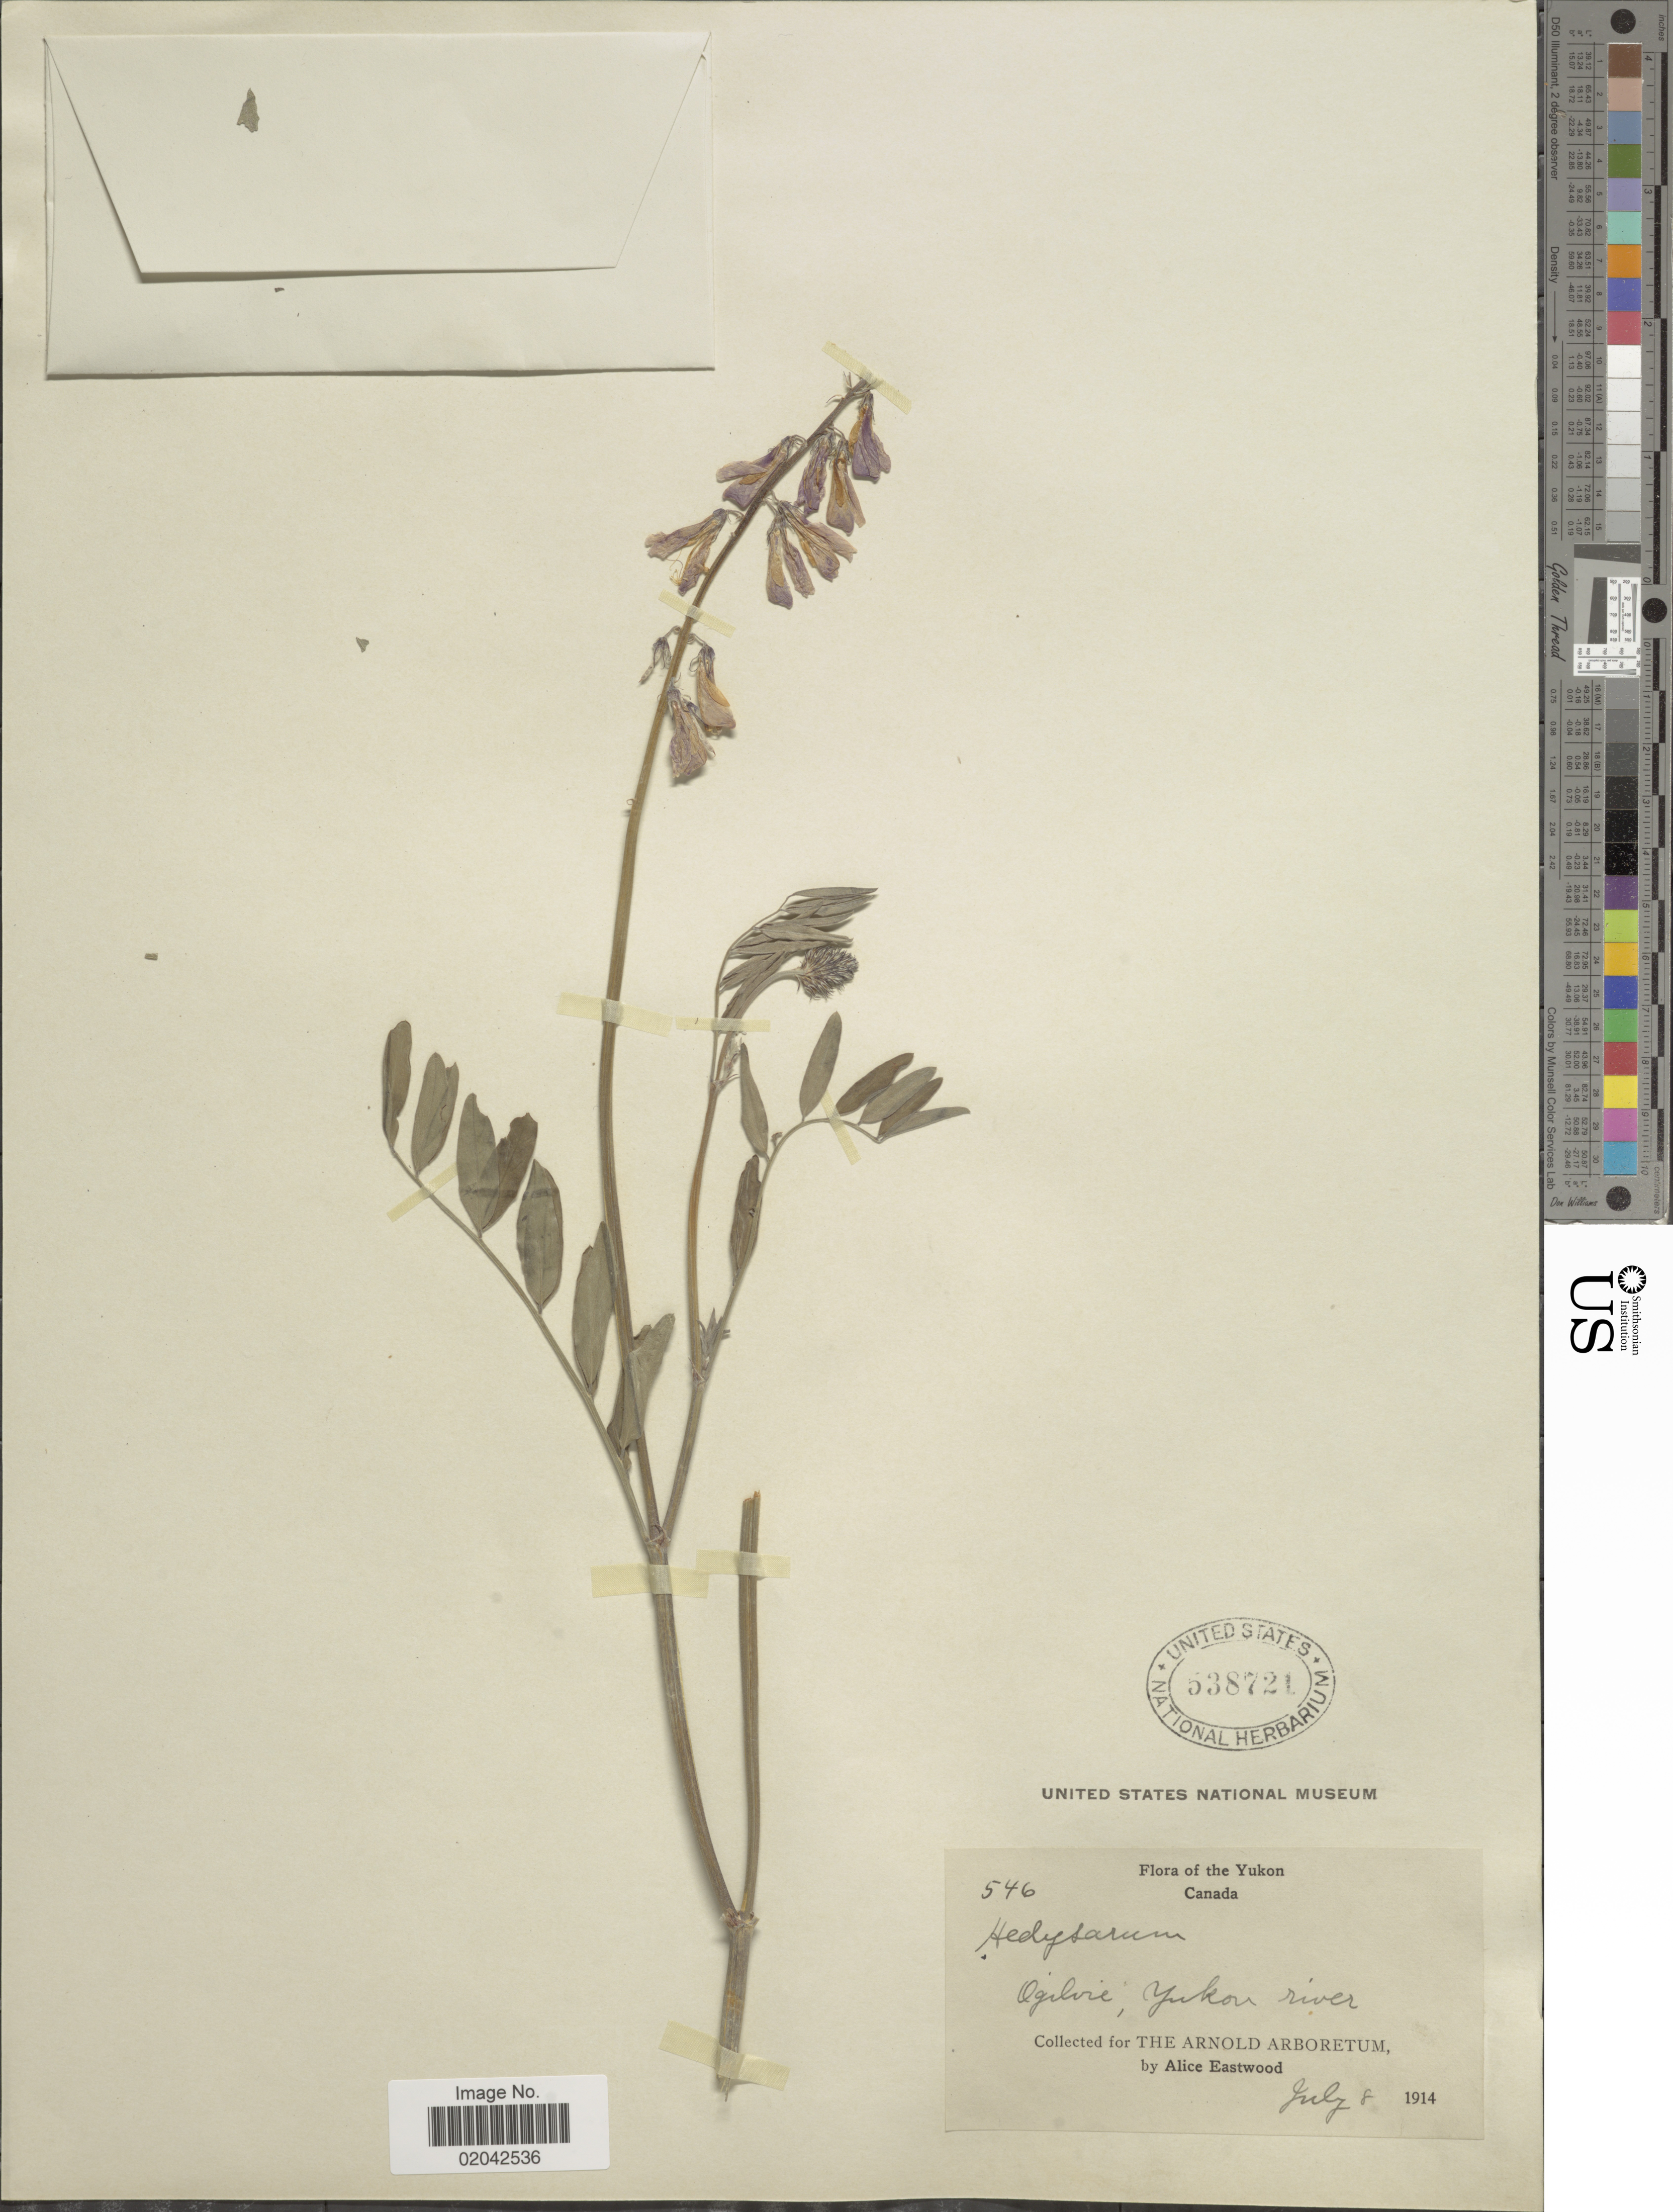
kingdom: Plantae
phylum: Tracheophyta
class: Magnoliopsida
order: Fabales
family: Fabaceae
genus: Hedysarum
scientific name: Hedysarum mackenziei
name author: Richardson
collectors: A. Eastwood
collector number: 546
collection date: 1914-07-08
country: Canada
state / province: Yukon Territory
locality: Ogilvie, Yukon River.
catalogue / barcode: US 538721